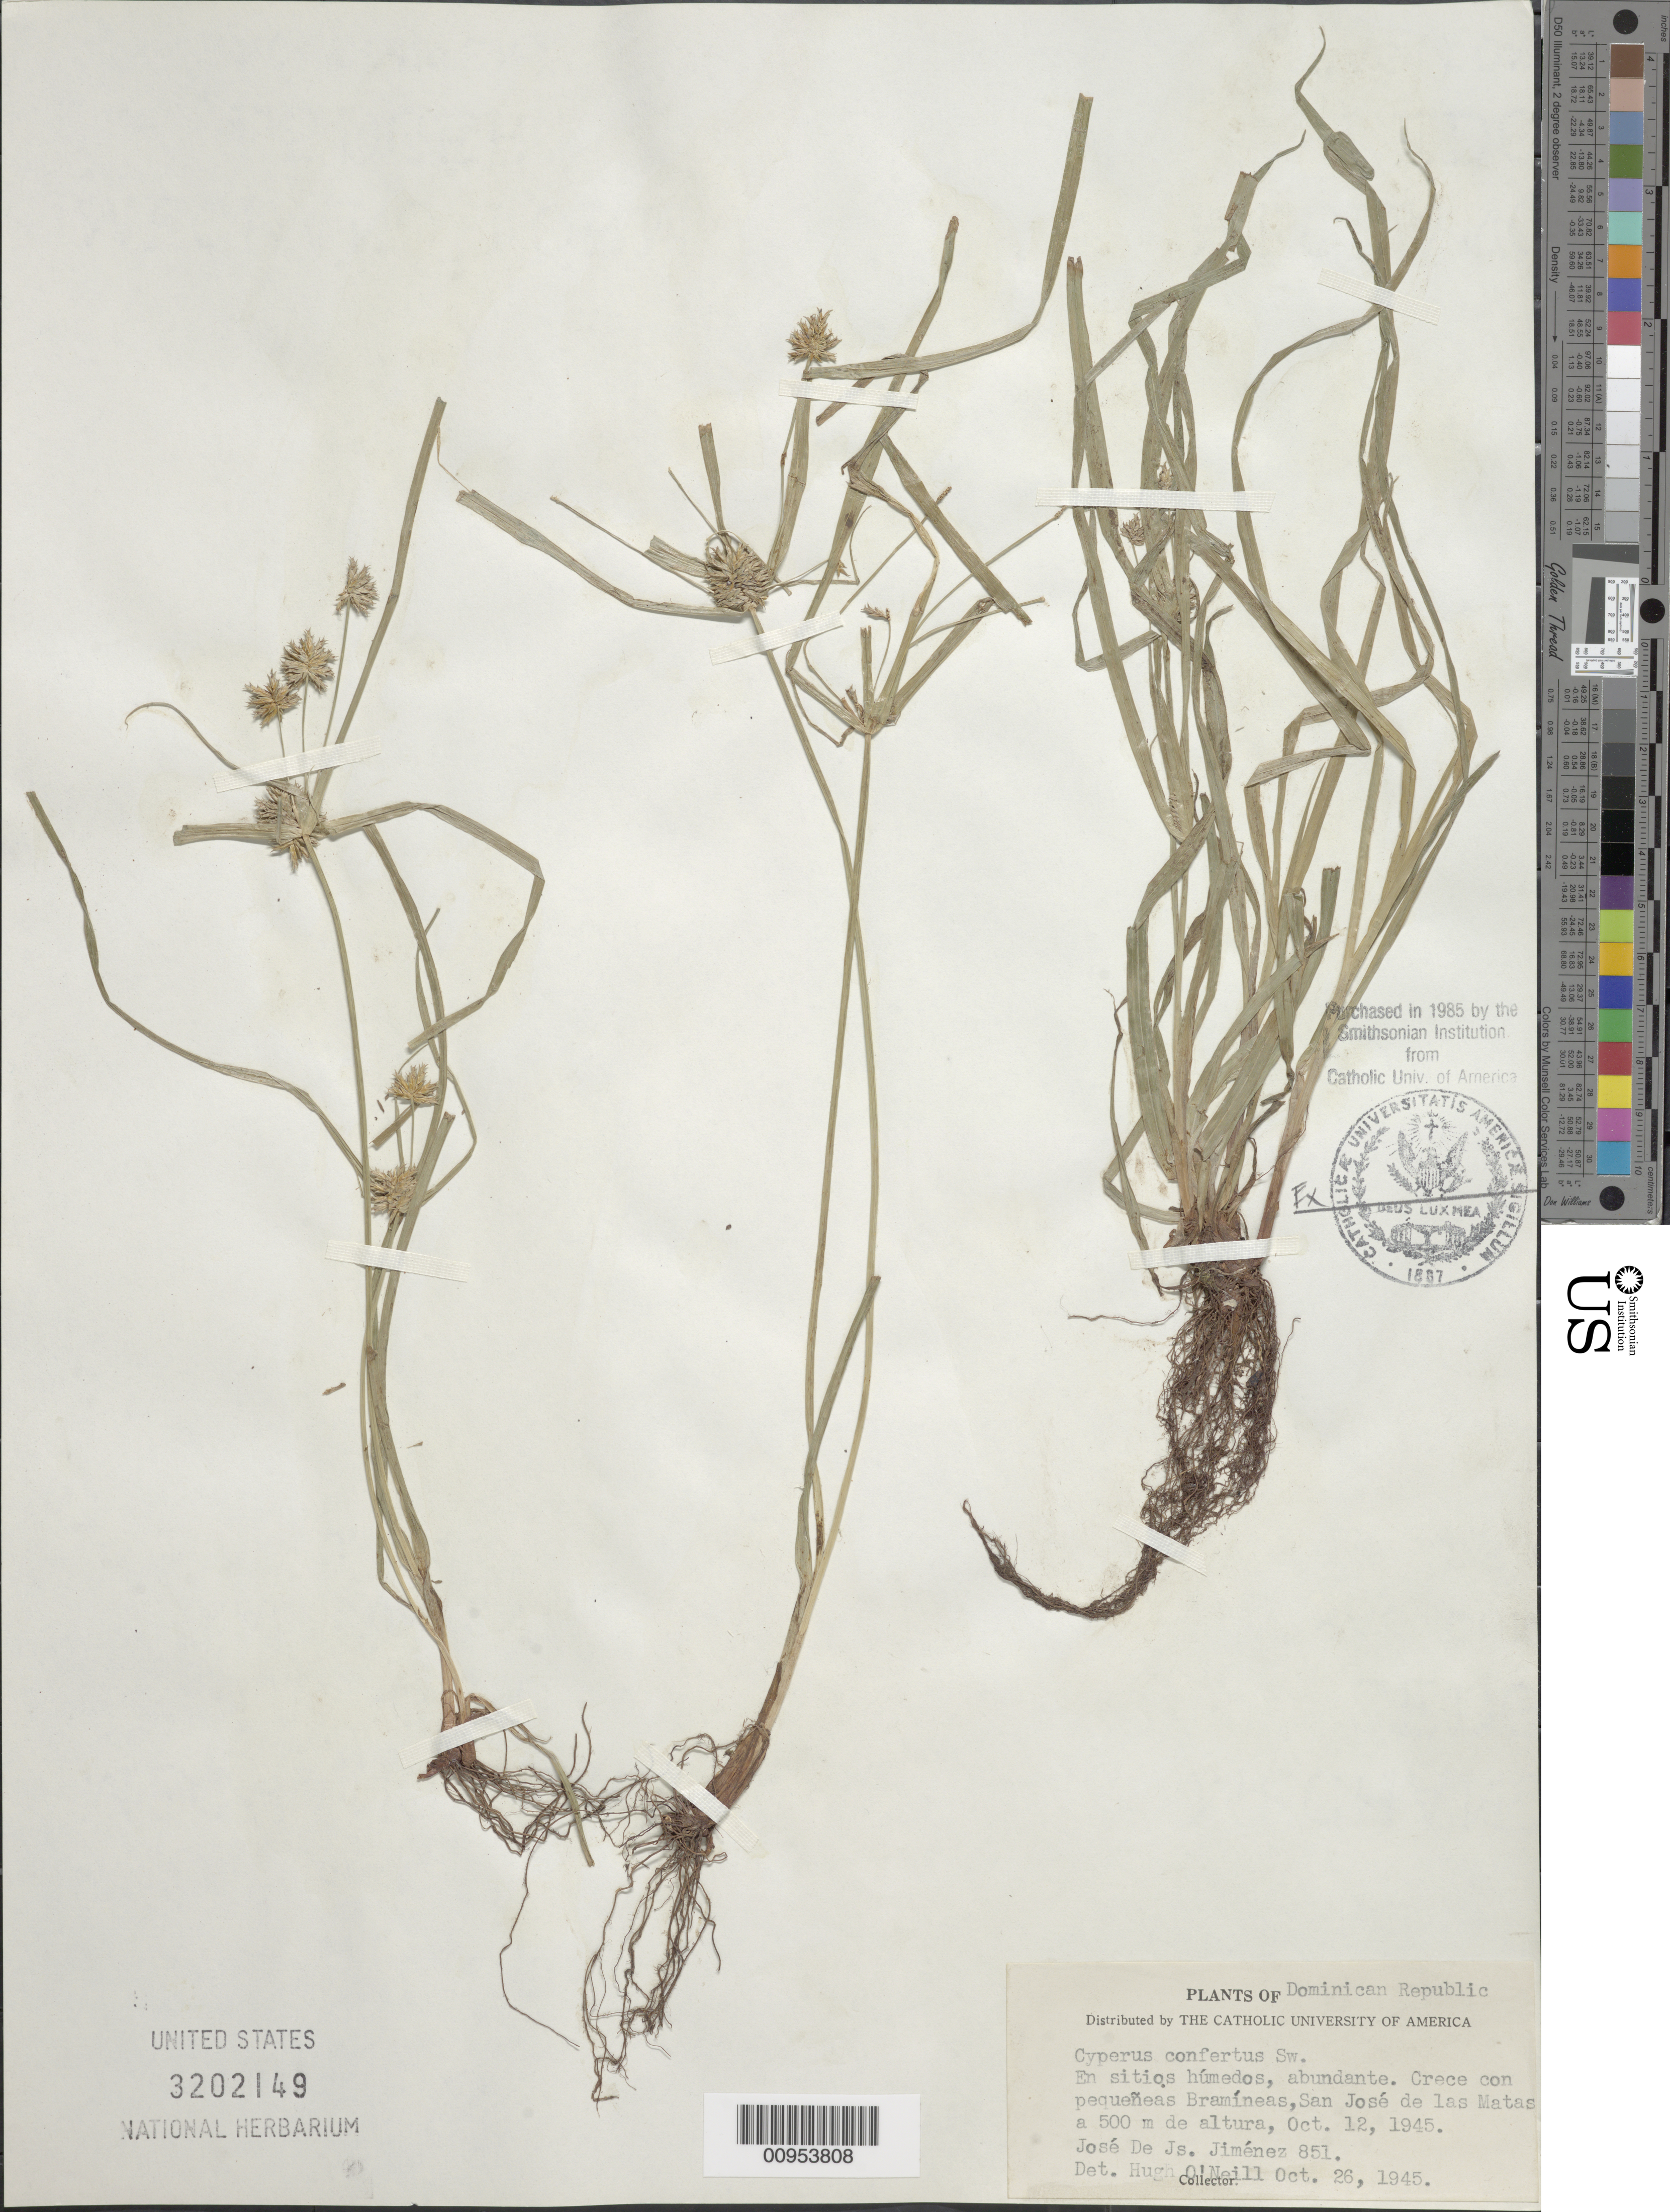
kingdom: Plantae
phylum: Tracheophyta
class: Liliopsida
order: Poales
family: Cyperaceae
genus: Cyperus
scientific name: Cyperus confertus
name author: Sw.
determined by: O'Neill, Hugh T.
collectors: J. J. Jiménez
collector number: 851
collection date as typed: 12 Oct 1945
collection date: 1945-10-12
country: Dominican Republic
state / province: Santiago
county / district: San José de las Matas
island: Hispaniola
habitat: En sitios húmedos, crece con pequeñas Bramíneas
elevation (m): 500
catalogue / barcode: US 3202149